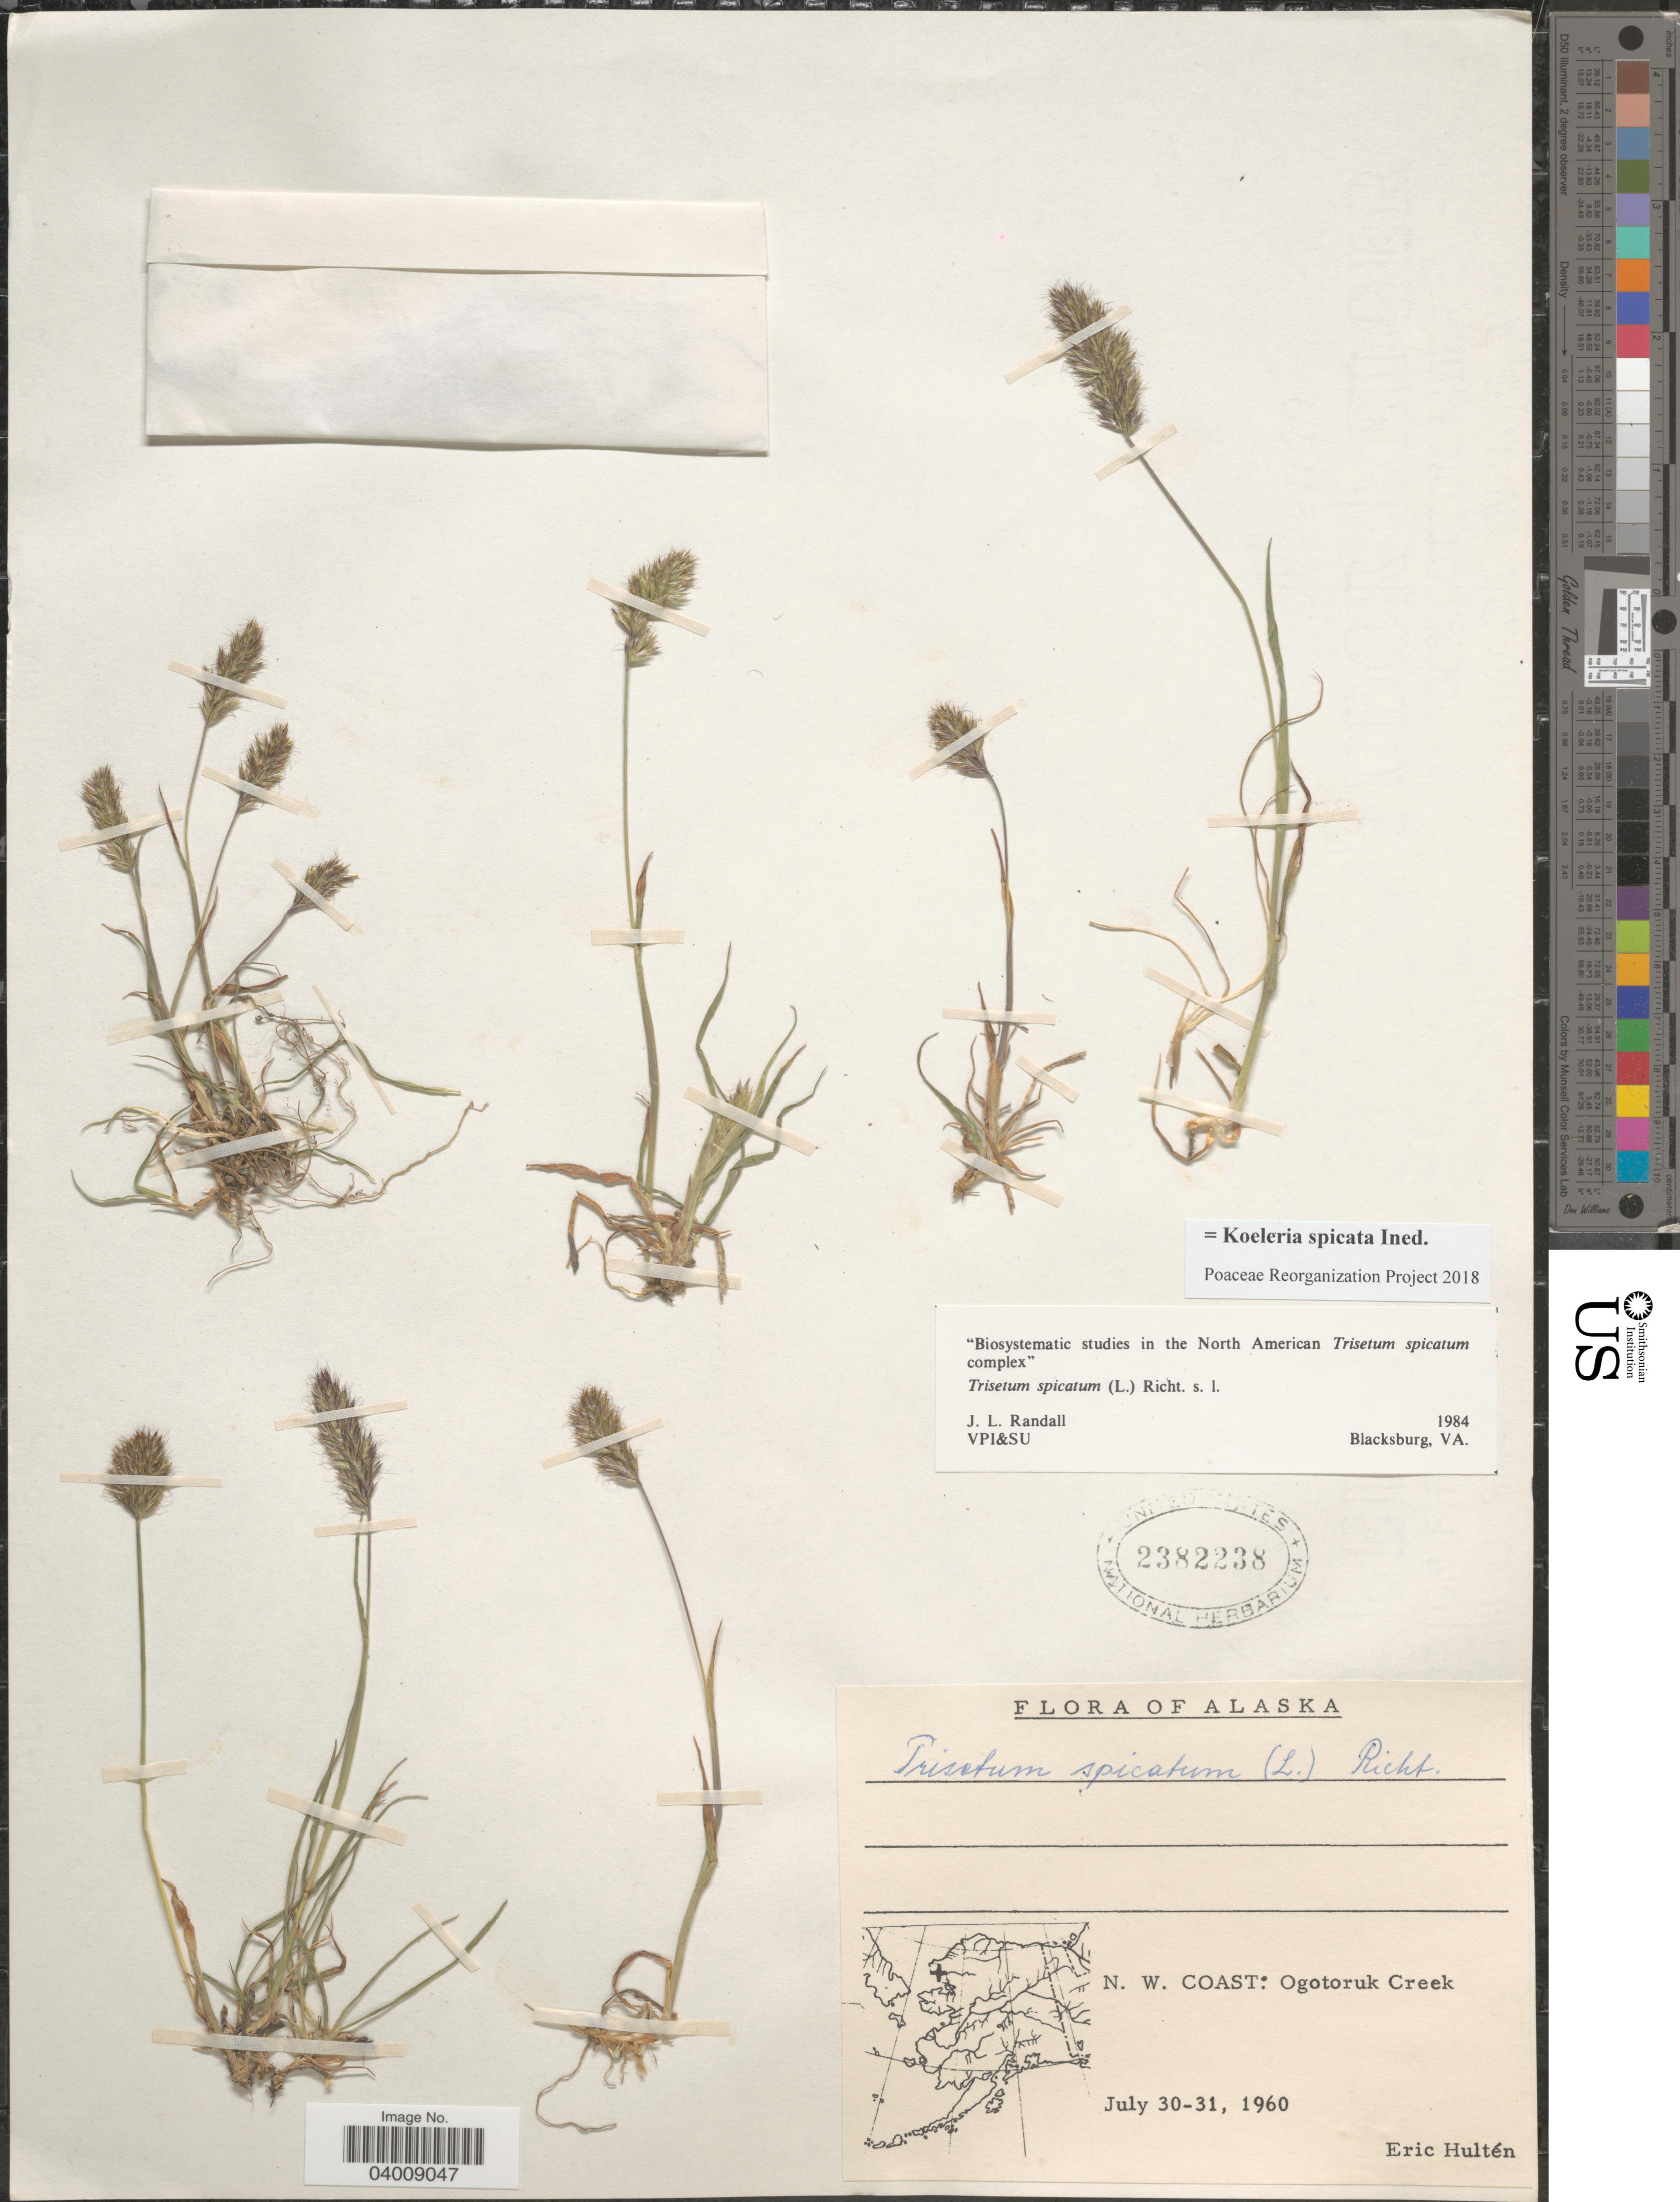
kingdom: Plantae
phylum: Tracheophyta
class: Liliopsida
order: Poales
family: Poaceae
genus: Koeleria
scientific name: Koeleria spicata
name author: (L.) Barberá et al.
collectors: E. G. Hultén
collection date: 1960-07-30/1960-07-31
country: United States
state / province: Alaska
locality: N.W. Coast: Ogotoruk Creek.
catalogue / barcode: US 2382238